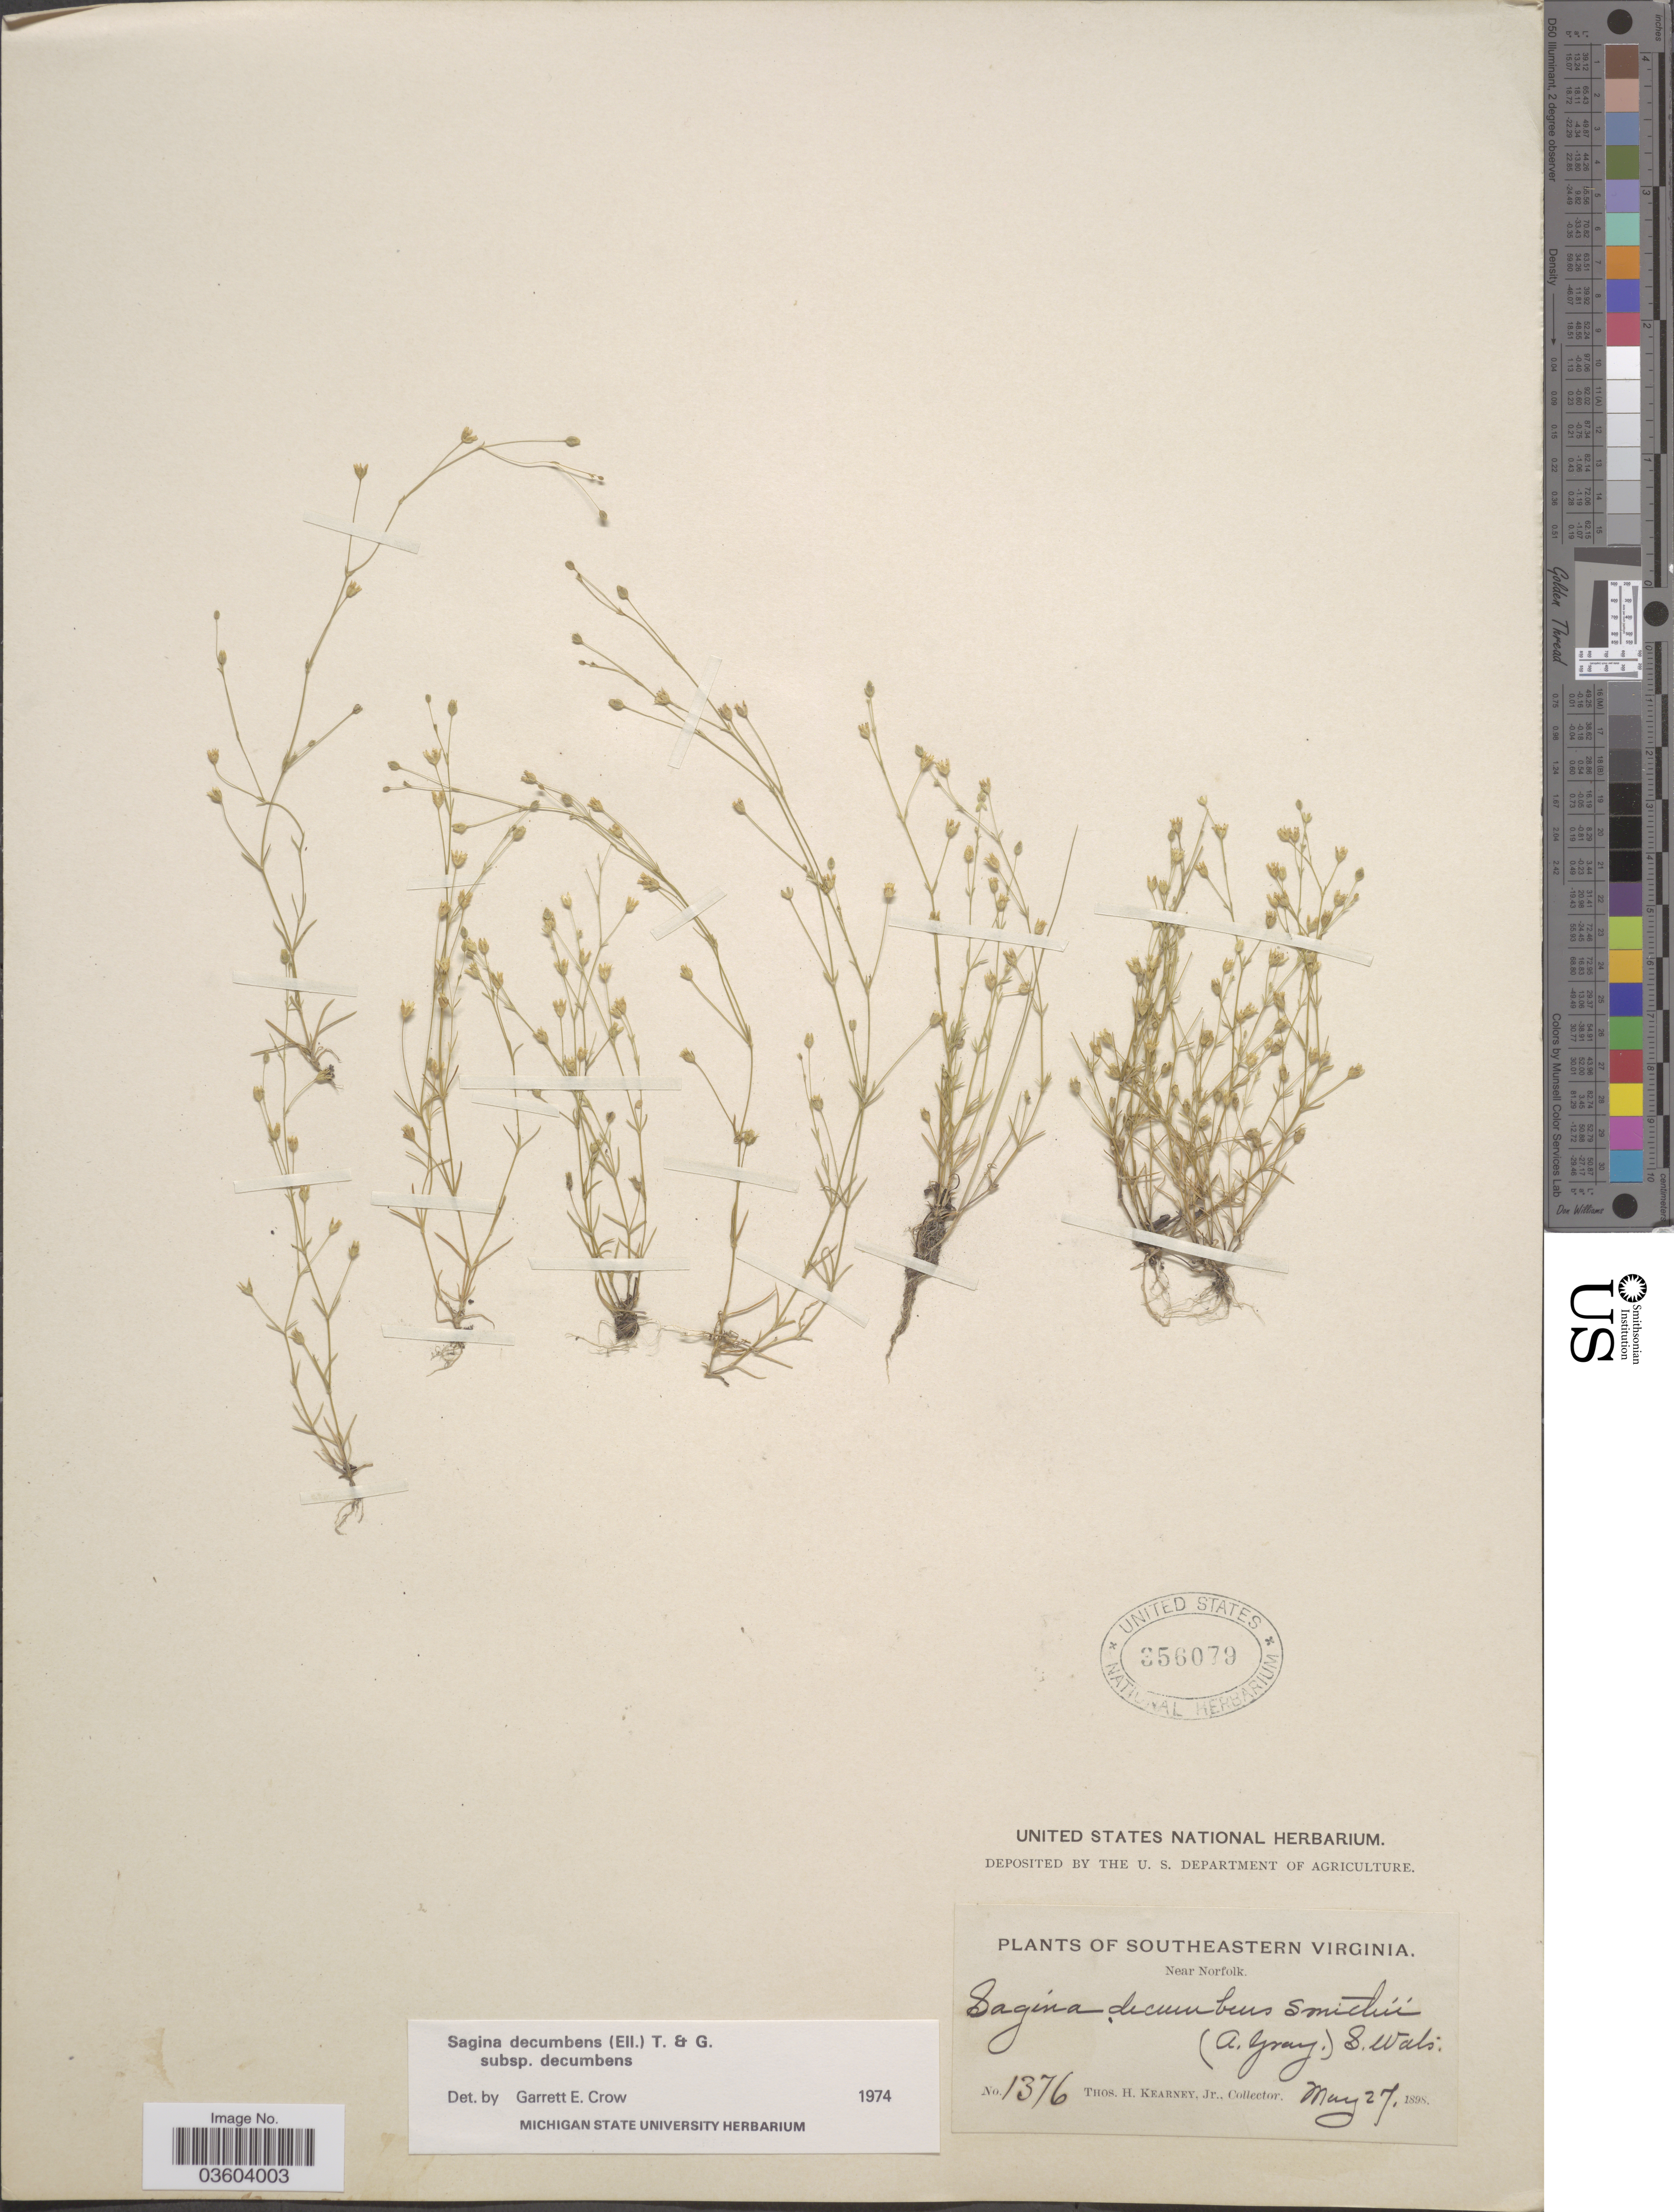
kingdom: Plantae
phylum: Tracheophyta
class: Magnoliopsida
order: Caryophyllales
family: Caryophyllaceae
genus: Sagina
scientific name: Sagina decumbens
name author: (Elliott) Torr. & A. Gray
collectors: T. H. Kearney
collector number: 1376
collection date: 1898-05-27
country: United States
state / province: Virginia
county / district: City of Norfolk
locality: Southeastern Virginia. Near Norfolk.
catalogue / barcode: US 356079